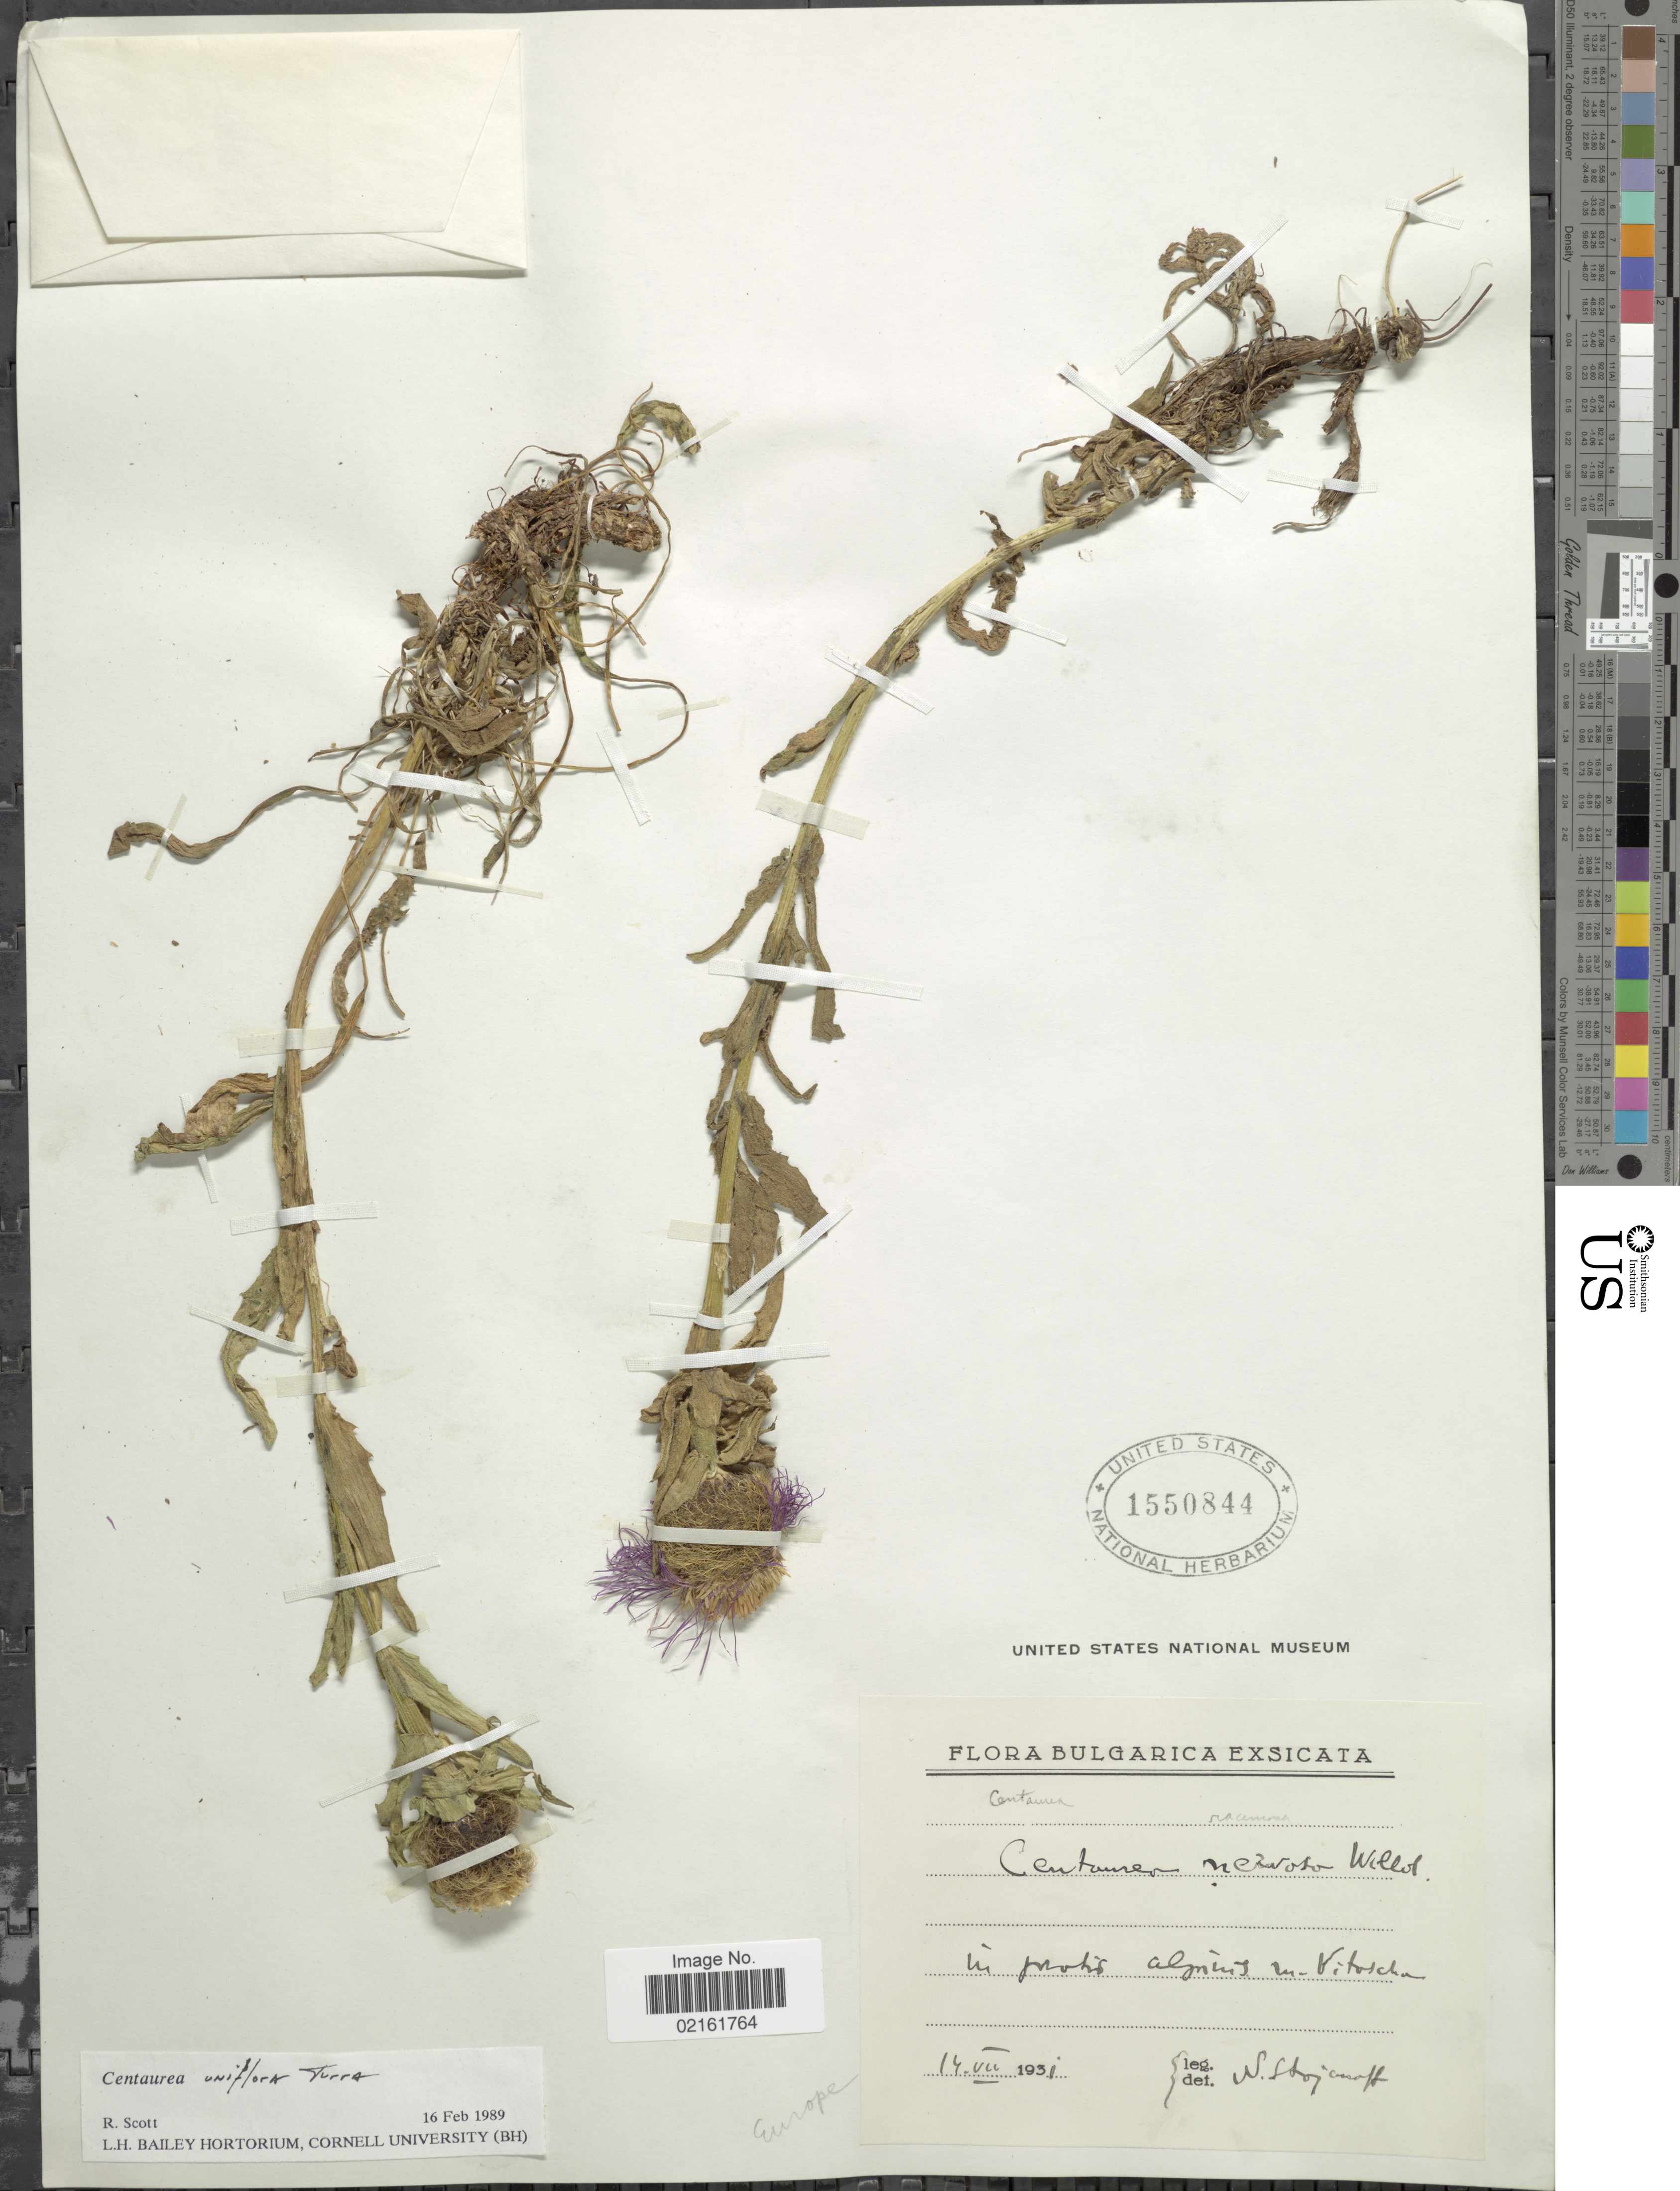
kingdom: Plantae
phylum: Tracheophyta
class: Magnoliopsida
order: Asterales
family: Asteraceae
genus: Centaurea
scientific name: Centaurea uniflora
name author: Turra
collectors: N. Stojanoff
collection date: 1931-07-14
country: Bulgaria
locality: In pratis algerius um Vitoschen [interpreted]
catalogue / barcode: US 1550844